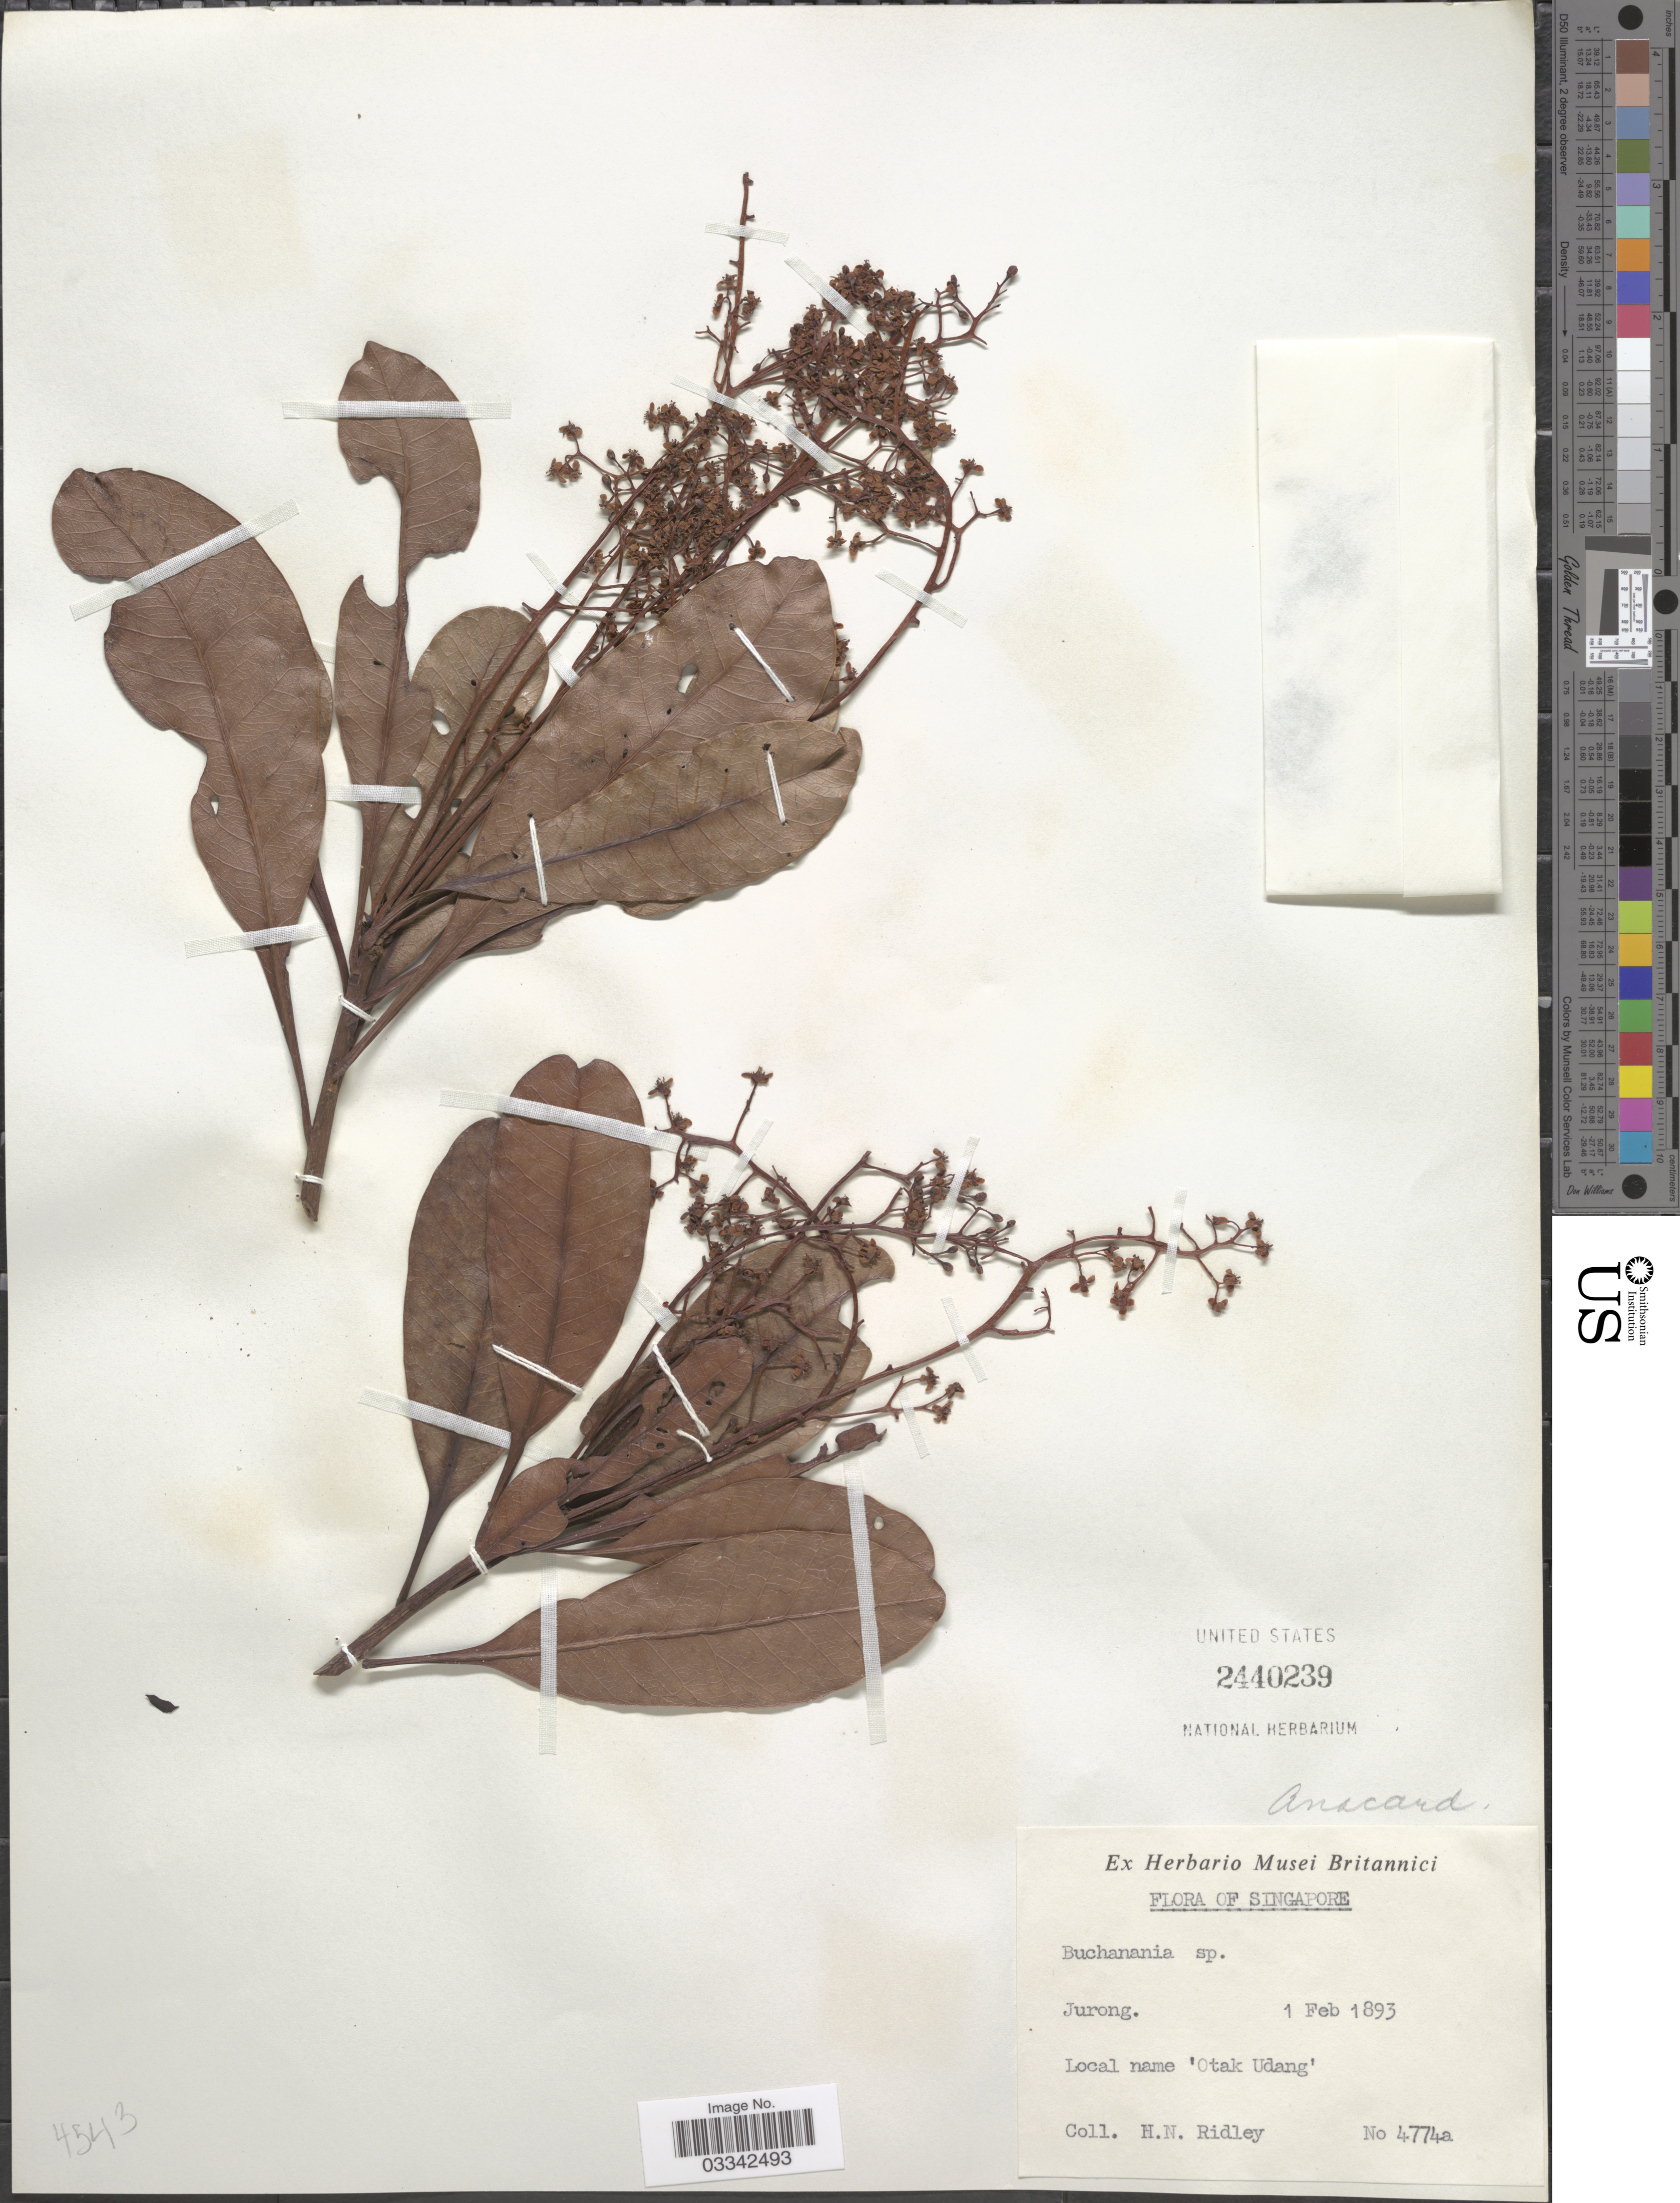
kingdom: Plantae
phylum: Tracheophyta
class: Magnoliopsida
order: Sapindales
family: Anacardiaceae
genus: Buchanania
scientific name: Buchanania sp.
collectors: H. N. Ridley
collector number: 4774a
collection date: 1893-02-01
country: Singapore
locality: Jurong.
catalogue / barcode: US 2440239